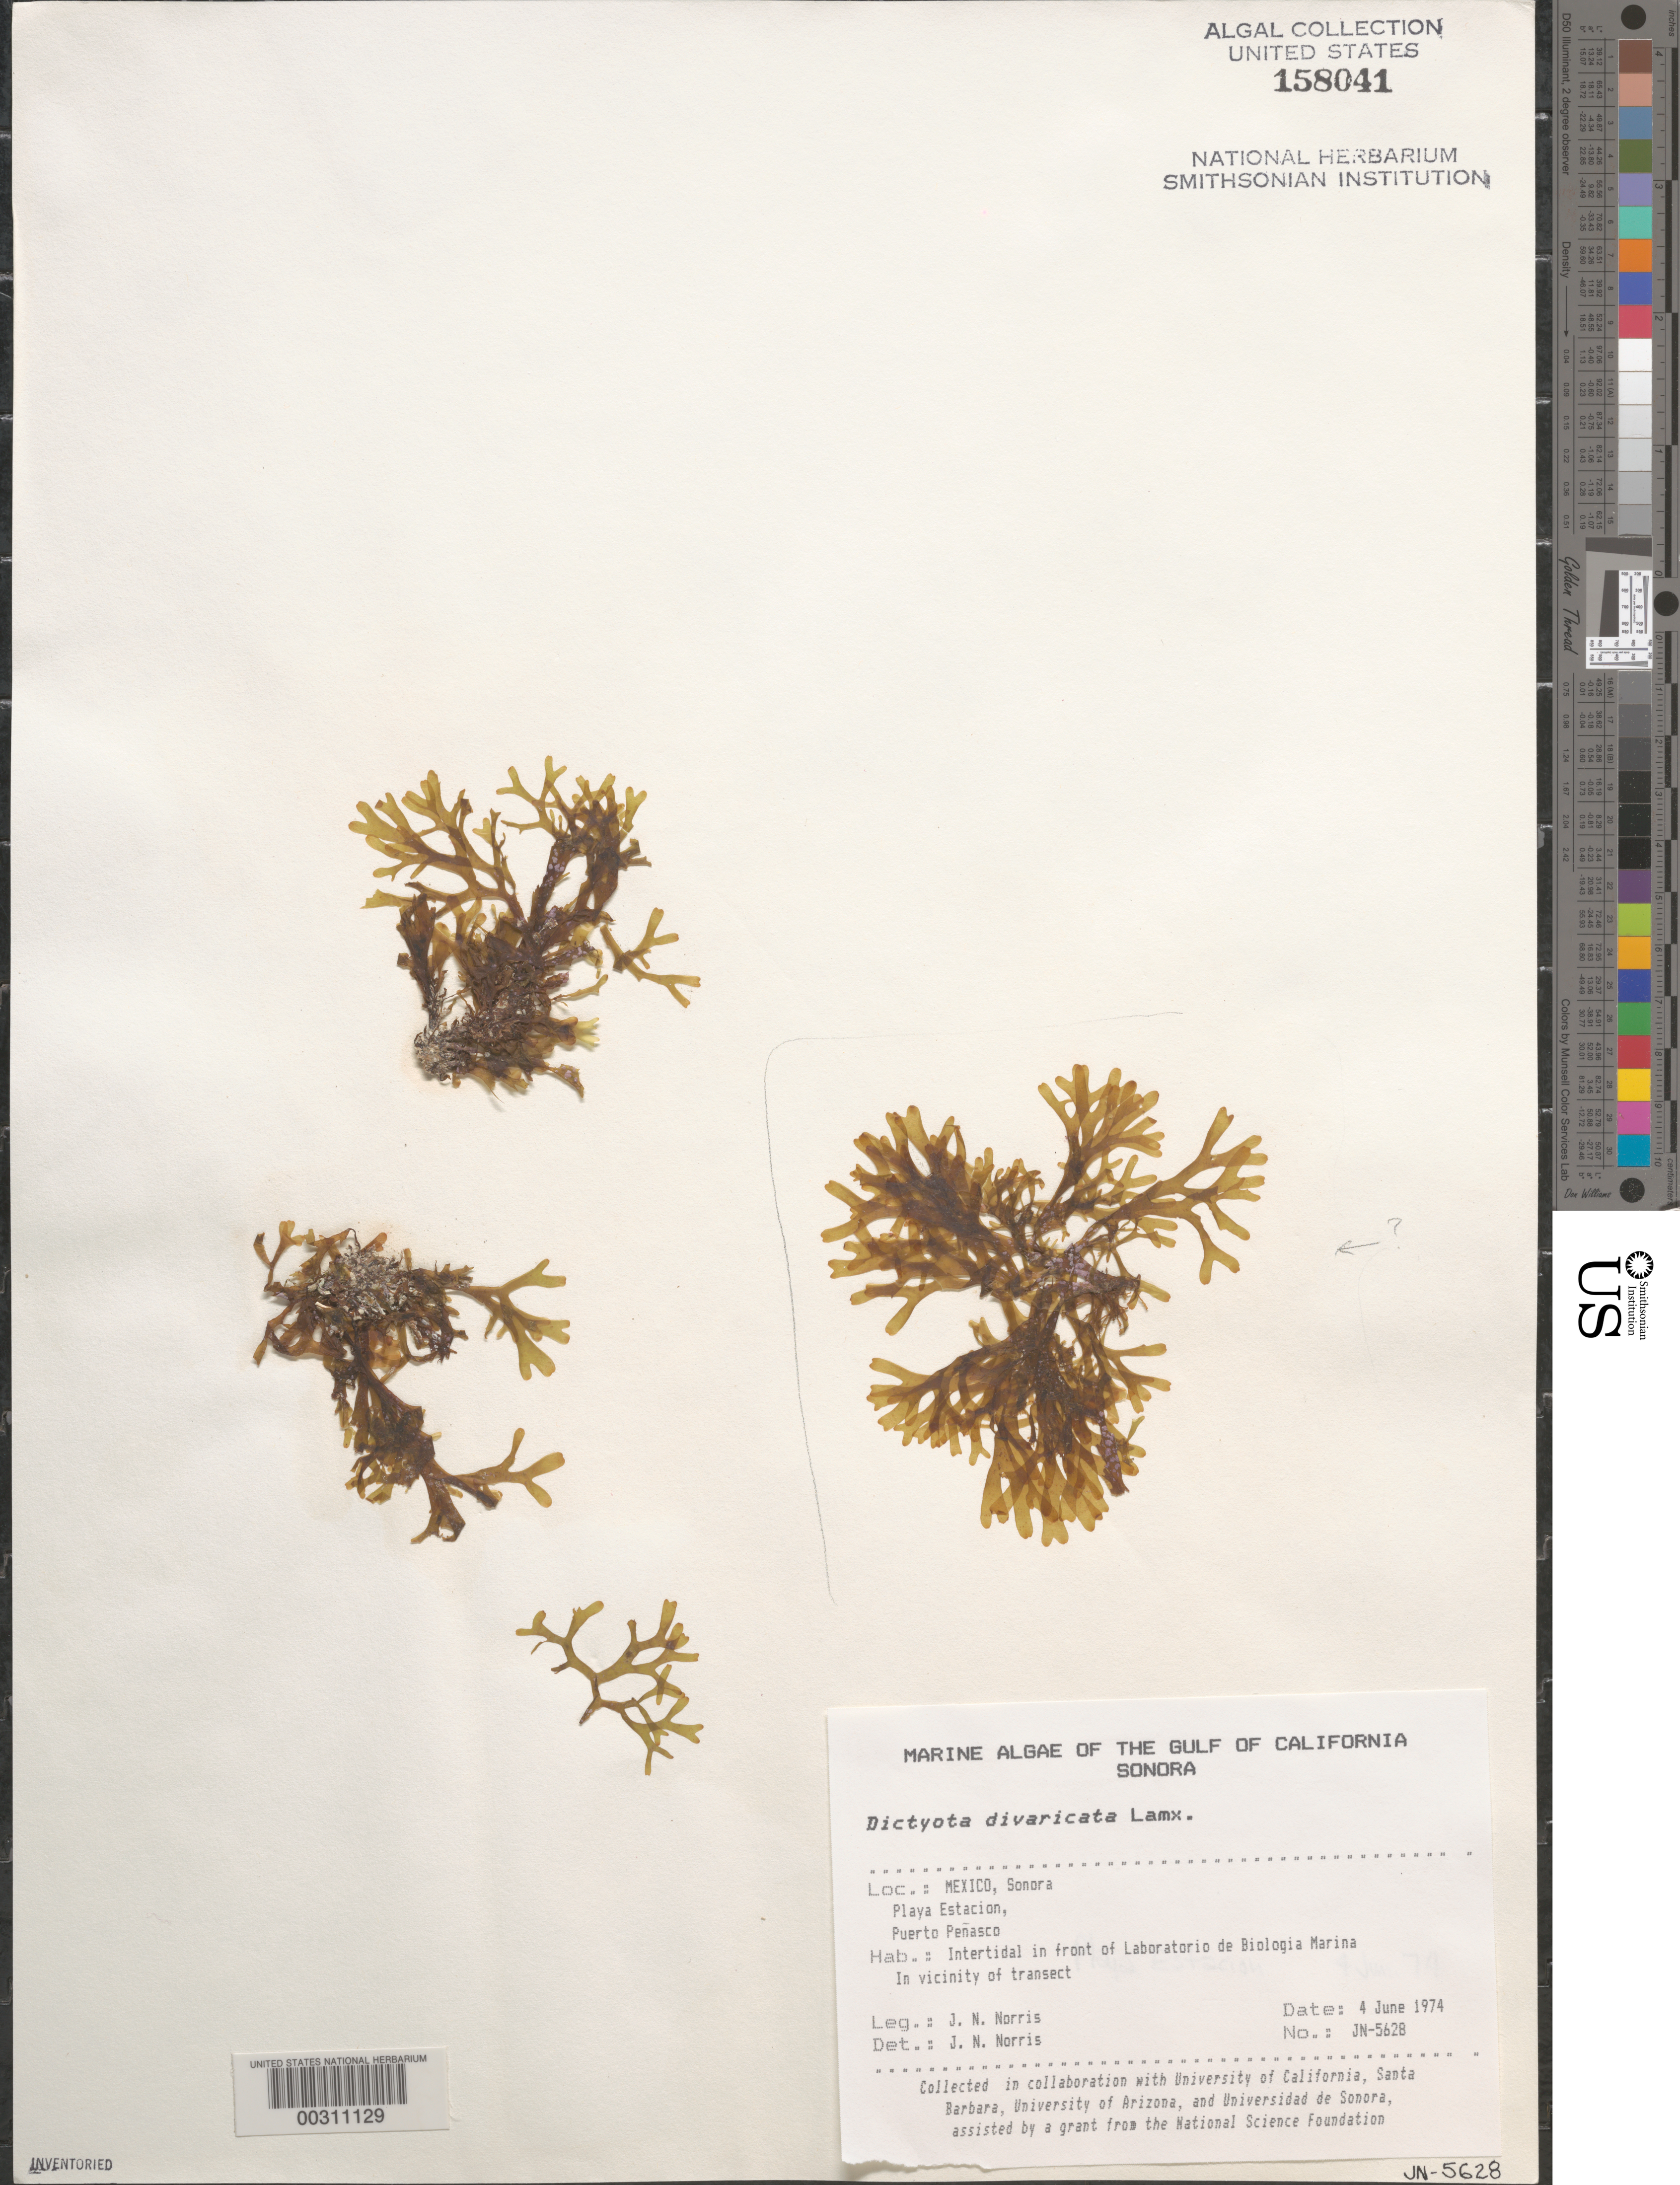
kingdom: Chromista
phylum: Ochrophyta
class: Phaeophyceae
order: Dictyotales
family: Dictyotaceae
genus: Dictyota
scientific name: Dictyota divaricata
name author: J.V.Lamouroux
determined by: Norris, James N.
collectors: J. N. Norris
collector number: JN-5628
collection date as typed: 04 Jun 1974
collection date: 1974-06-04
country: Mexico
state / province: Sonora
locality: Playa Estacion, Puerto Penasco, marine laboratory shore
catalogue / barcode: US 158041